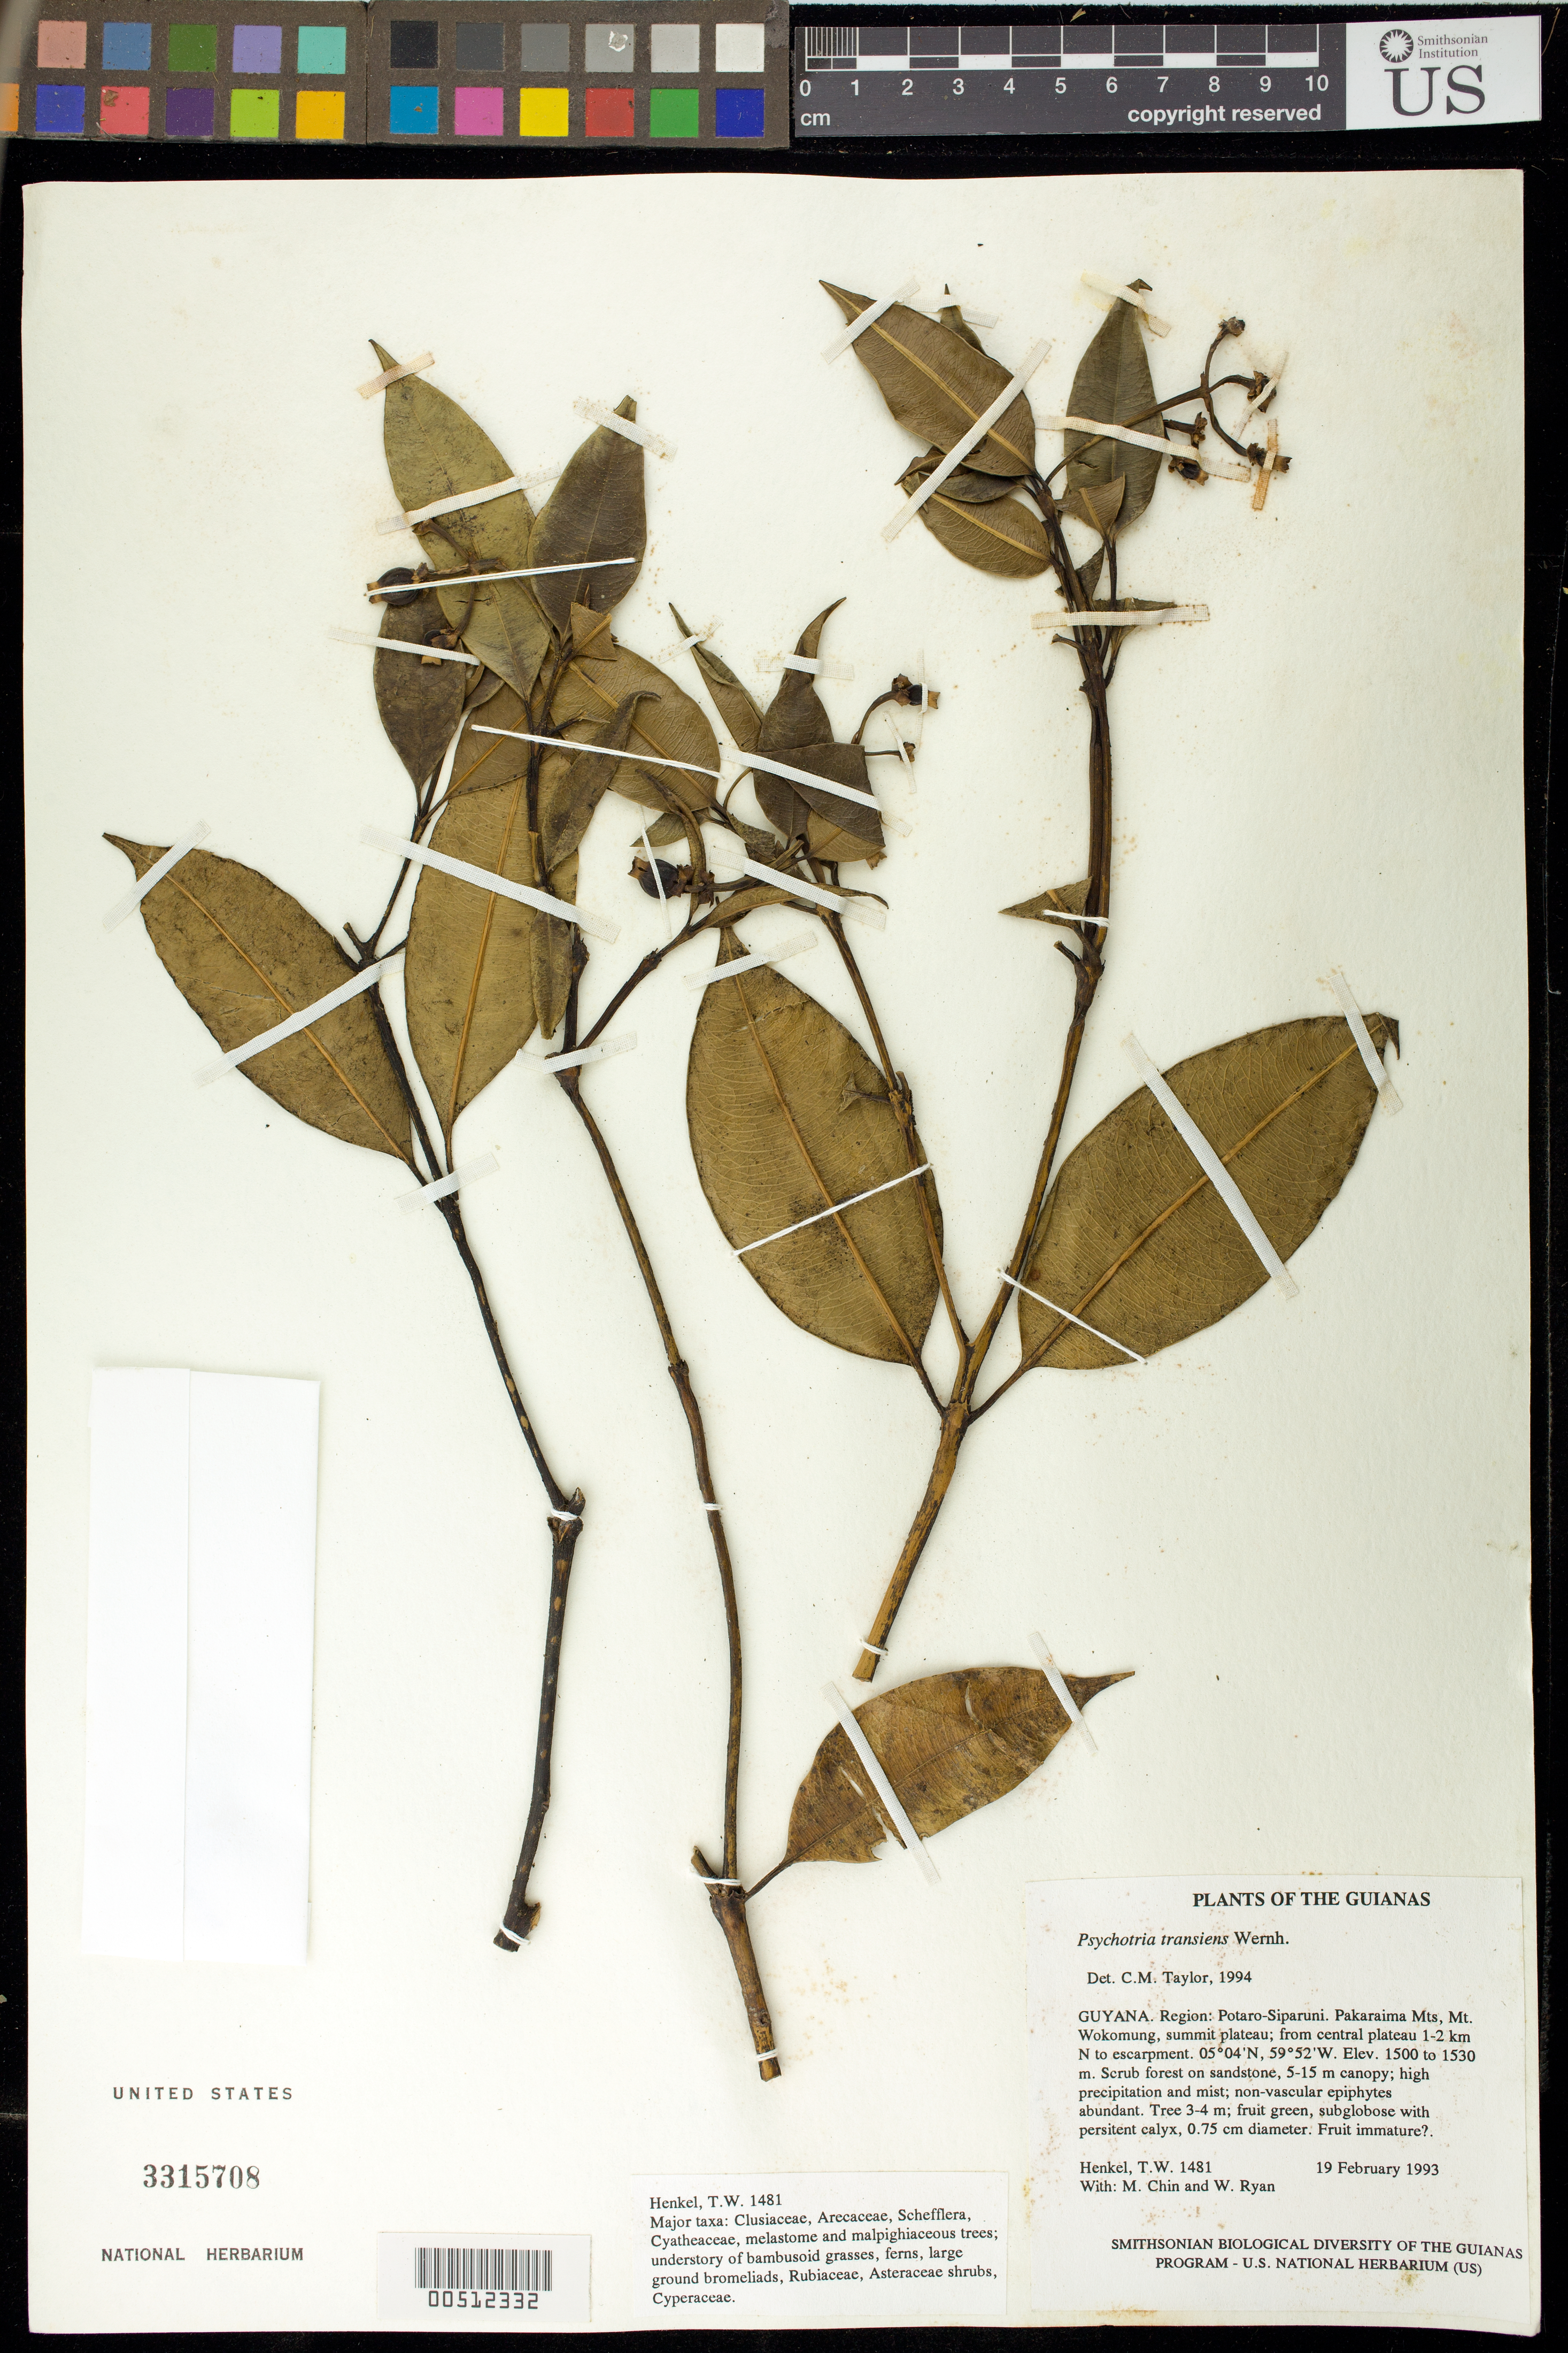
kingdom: Plantae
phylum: Tracheophyta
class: Magnoliopsida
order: Gentianales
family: Rubiaceae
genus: Palicourea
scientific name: Palicourea ernestii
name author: (K. Krause) Delprete & J.H. Kirkbr.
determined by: Kirkbride, J. H., Jr.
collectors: T. Henkel, M. Chin & W. Ryan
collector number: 1481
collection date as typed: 19 February 1993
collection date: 1993-02-19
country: Guyana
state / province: Potaro-Siparuni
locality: Pakaraima Mts, Mt. Wokomung, summit plateau; from central plateau 1-2 km N to escarpment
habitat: Scrub forest on sandstone, 5-15 m canopy; high precipitation and mist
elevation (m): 1500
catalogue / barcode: US 3315708